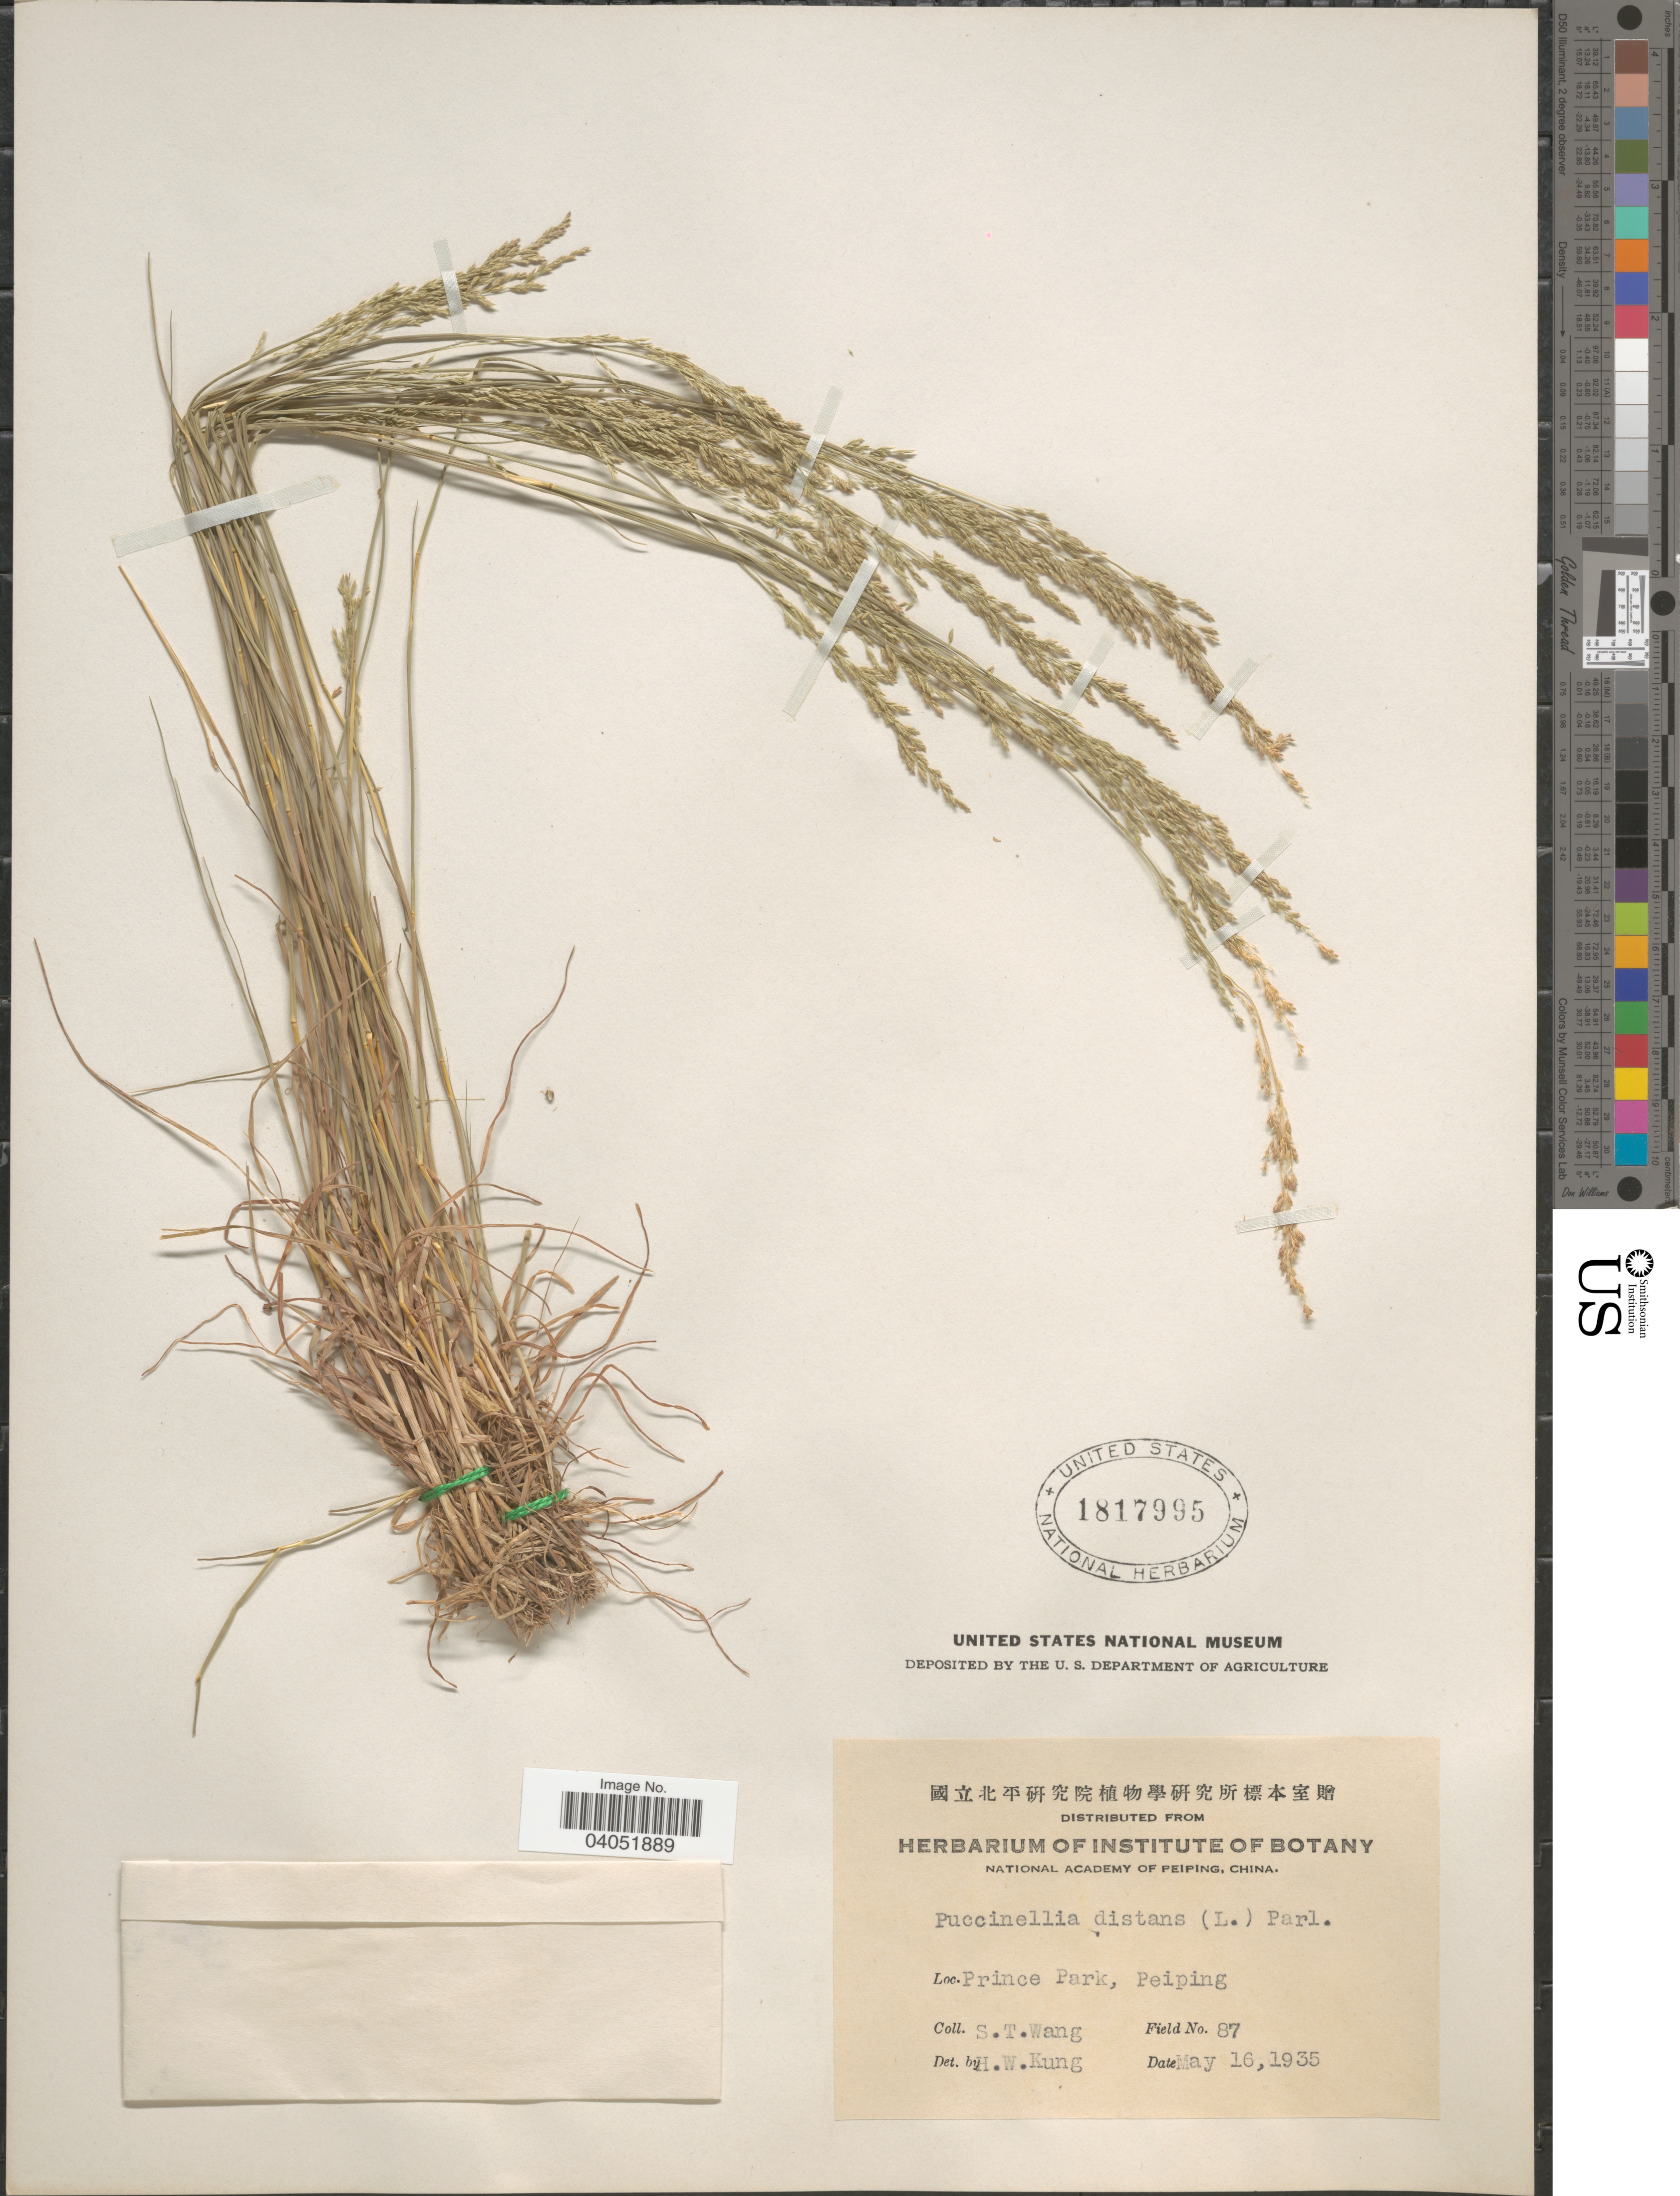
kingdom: Plantae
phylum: Tracheophyta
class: Liliopsida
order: Poales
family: Poaceae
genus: Puccinellia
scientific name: Puccinellia distans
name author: (Jacq.) Parl.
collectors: S. Wang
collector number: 87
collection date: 1935-05-16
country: China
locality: Prince Park, Peiping.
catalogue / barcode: US 1817995